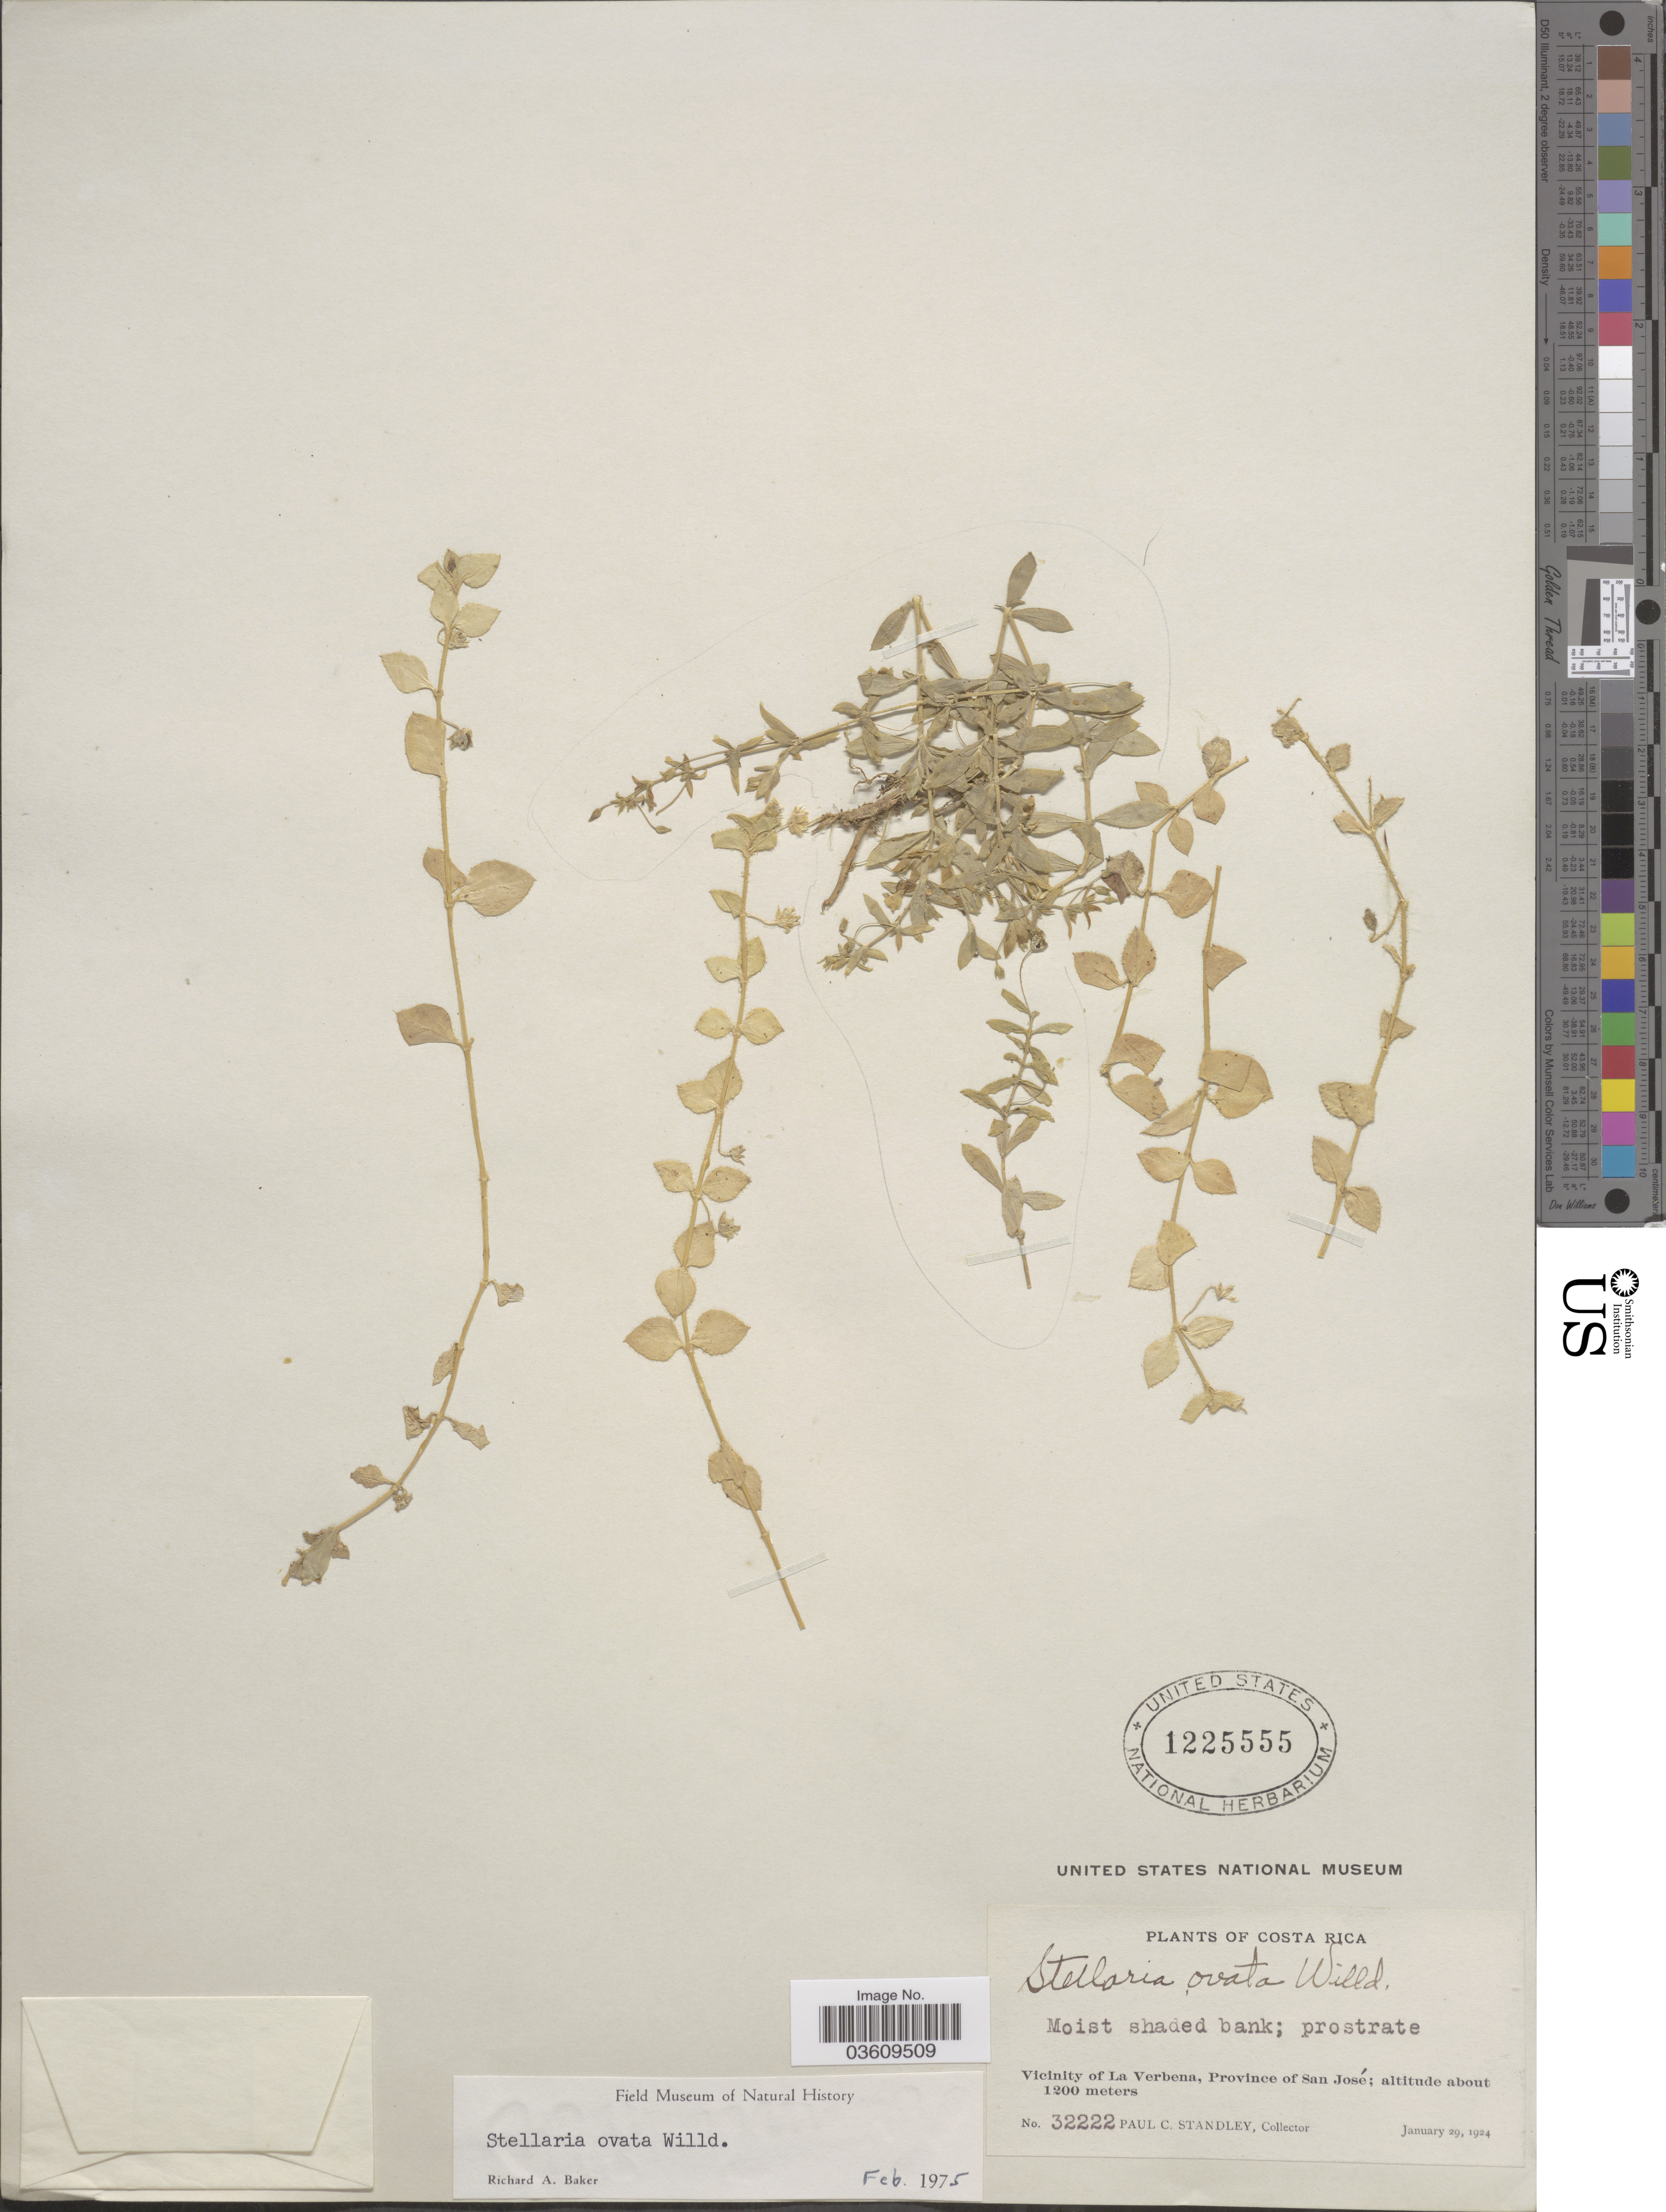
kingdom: Plantae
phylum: Tracheophyta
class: Magnoliopsida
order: Caryophyllales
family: Caryophyllaceae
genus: Stellaria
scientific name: Stellaria ovata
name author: Willd.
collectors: P. C. Standley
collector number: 32222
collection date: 1924-01-29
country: Costa Rica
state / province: San José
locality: Vicinity of La Verbena.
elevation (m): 1200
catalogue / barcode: US 1225555